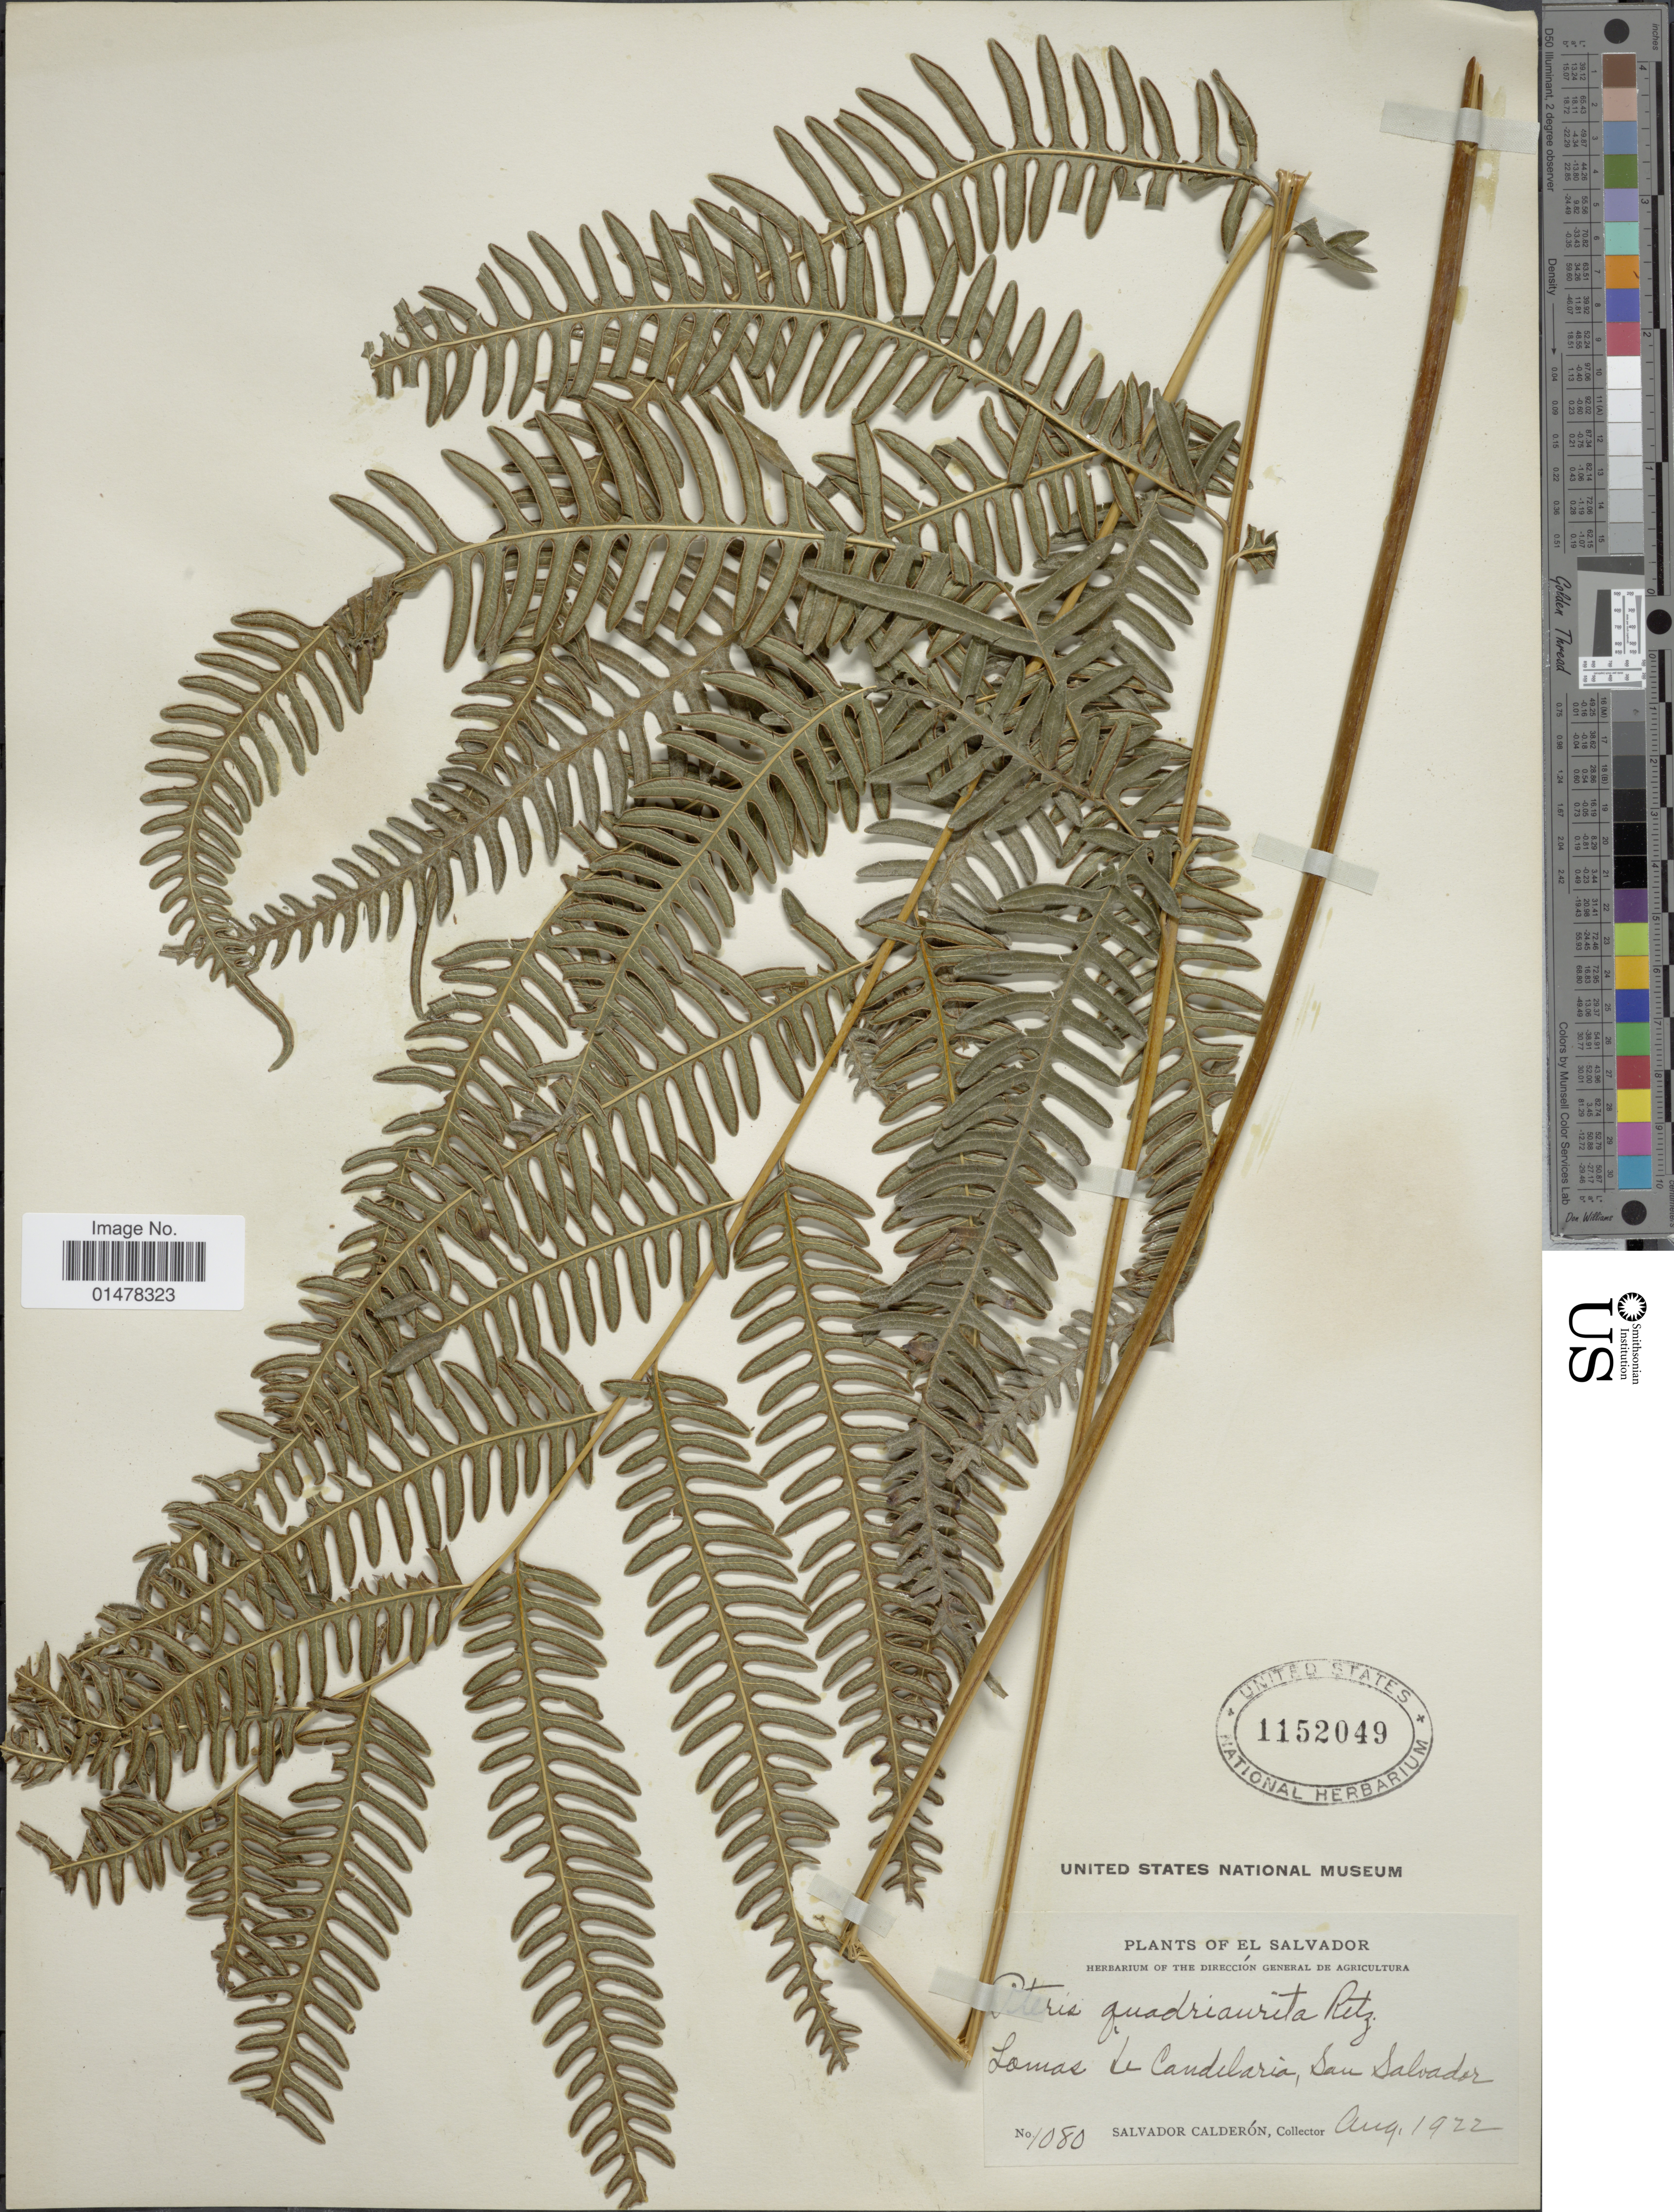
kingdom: Plantae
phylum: Tracheophyta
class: Polypodiopsida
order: Polypodiales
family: Pteridaceae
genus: Pteris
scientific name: Pteris quadriaurita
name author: Retz.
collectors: S. Calderón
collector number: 1080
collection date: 1922-08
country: El Salvador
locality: Plants of El Salvador, Lomas Le Candelaria, San Salvador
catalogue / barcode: US 1152049